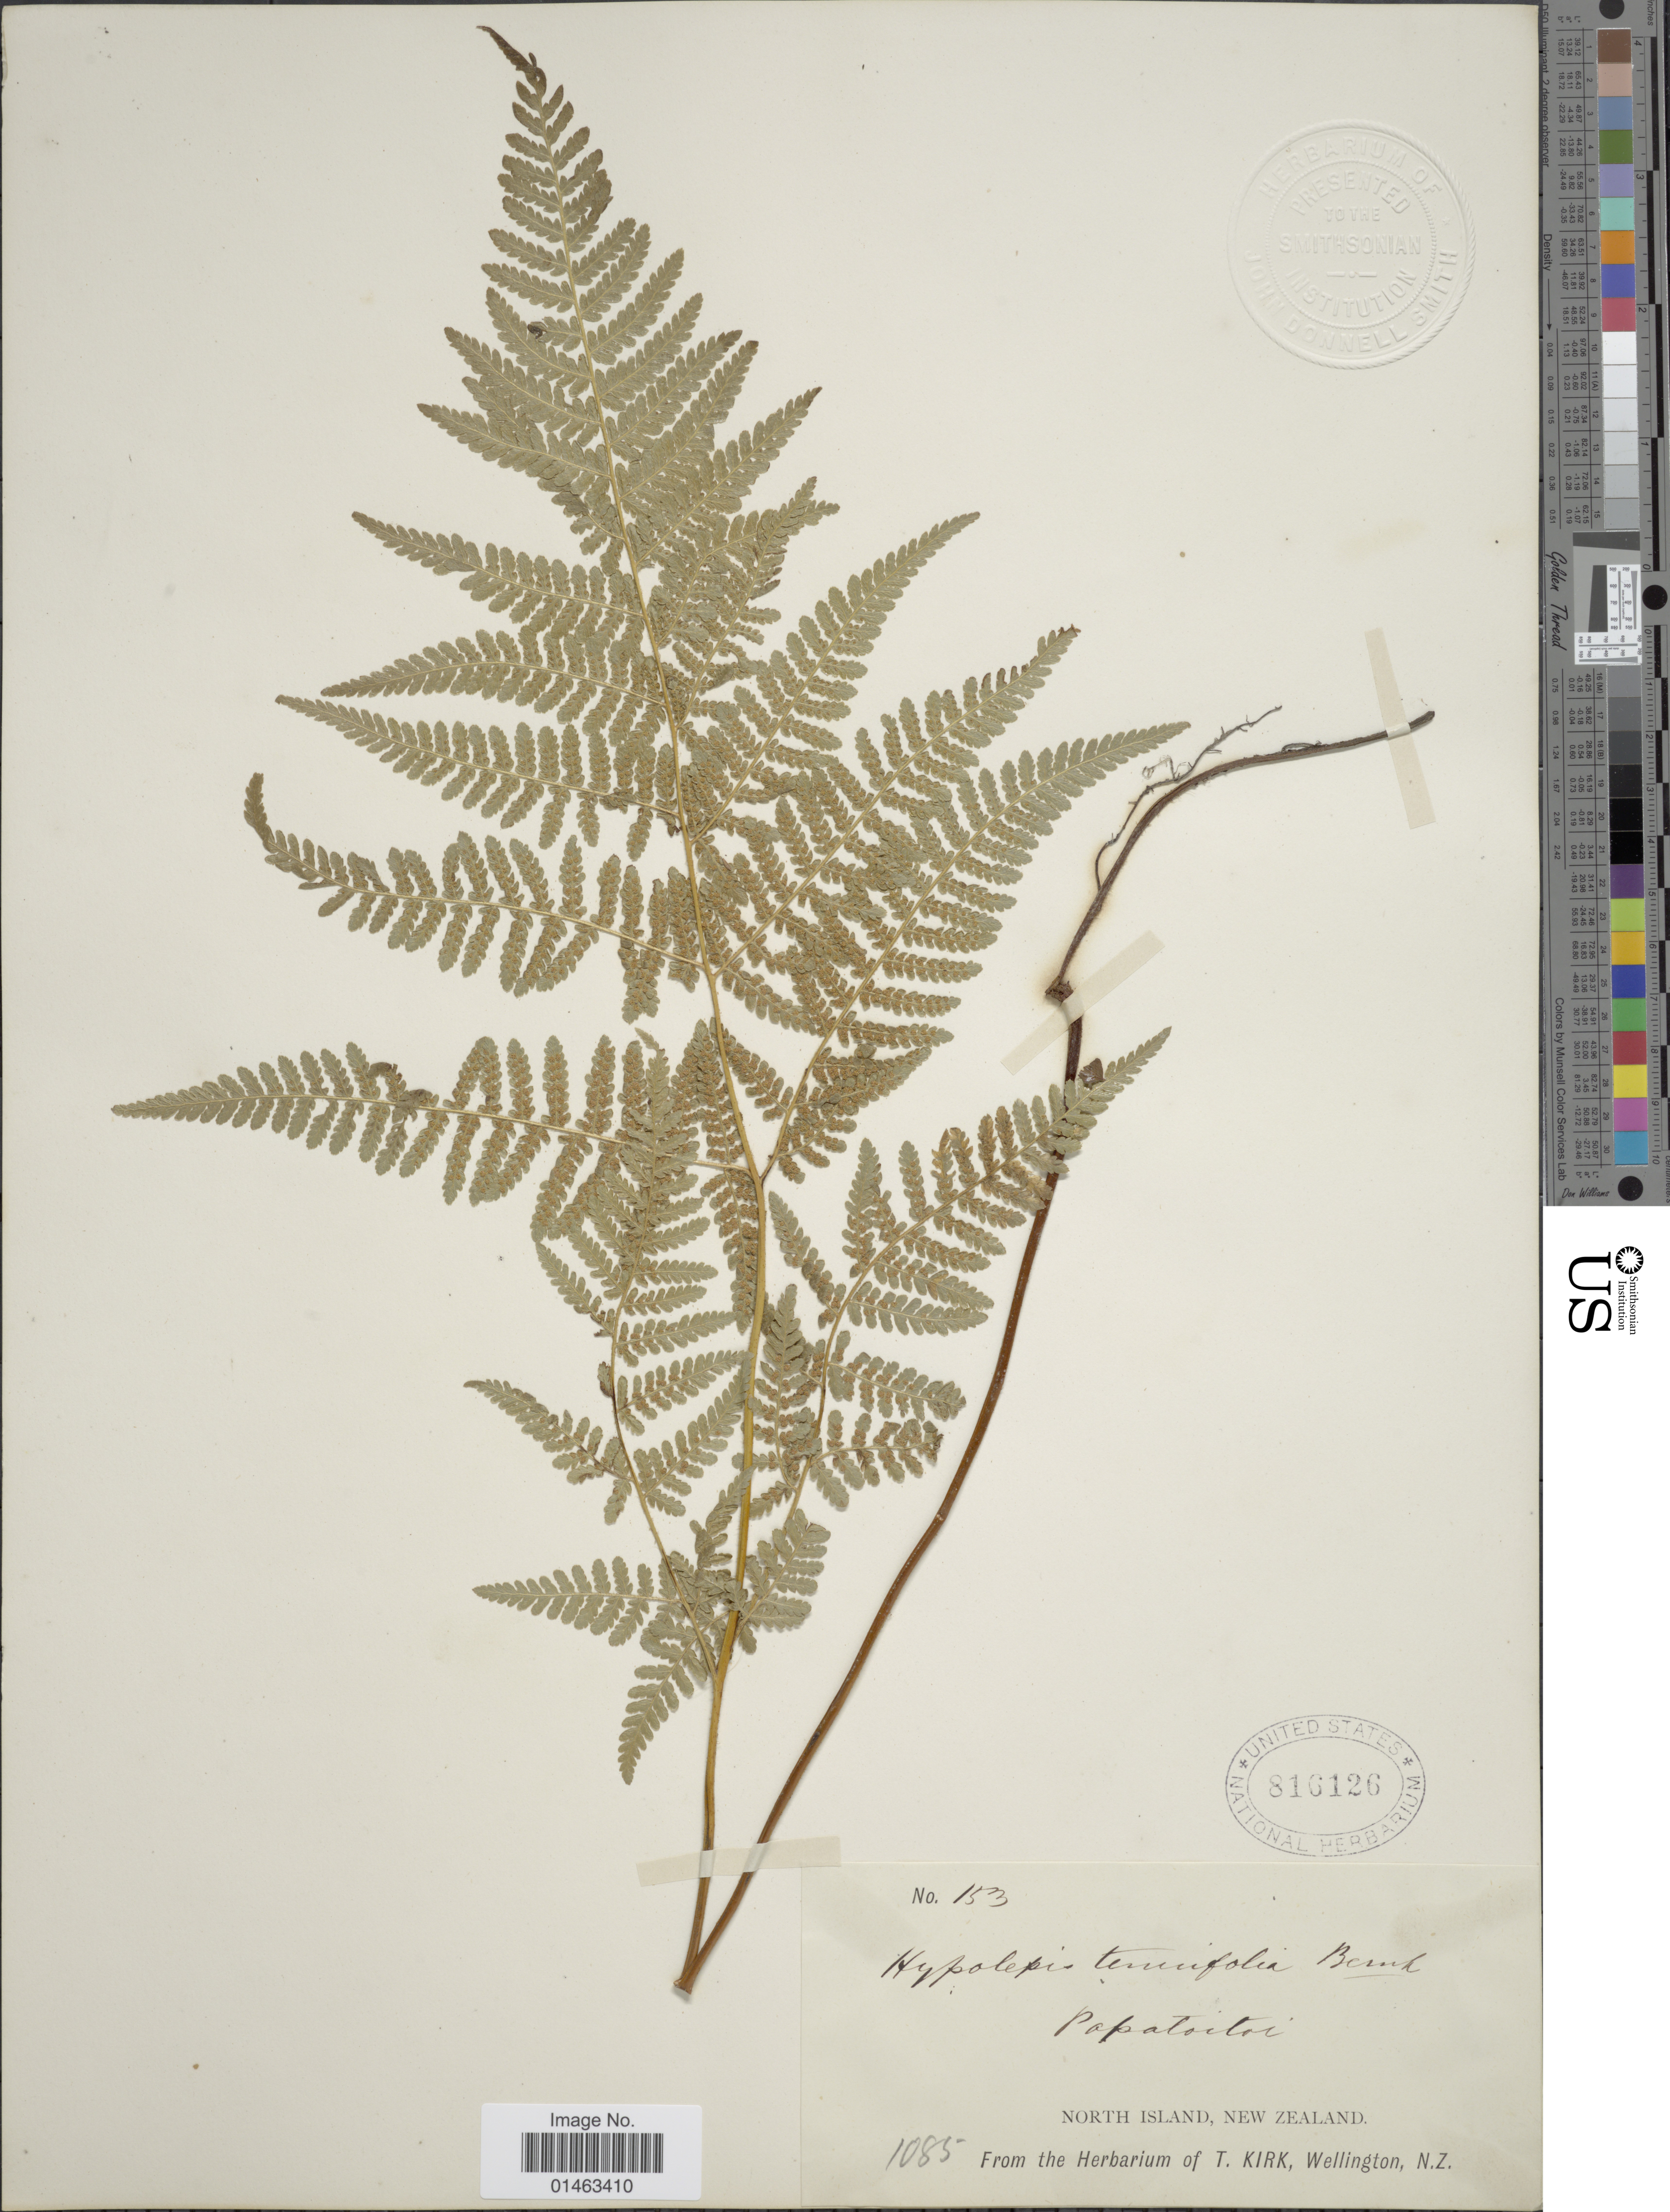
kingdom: Plantae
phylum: Tracheophyta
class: Polypodiopsida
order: Polypodiales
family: Dennstaedtiaceae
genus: Hypolepis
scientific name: Hypolepis ambigua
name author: (A.J. Richards) Brownsey & Chinnock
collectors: ex Herb. T. Kirk, Wellington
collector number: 153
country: New Zealand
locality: North Island. Papatoitoi [Papatoetoe],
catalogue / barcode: US 816126